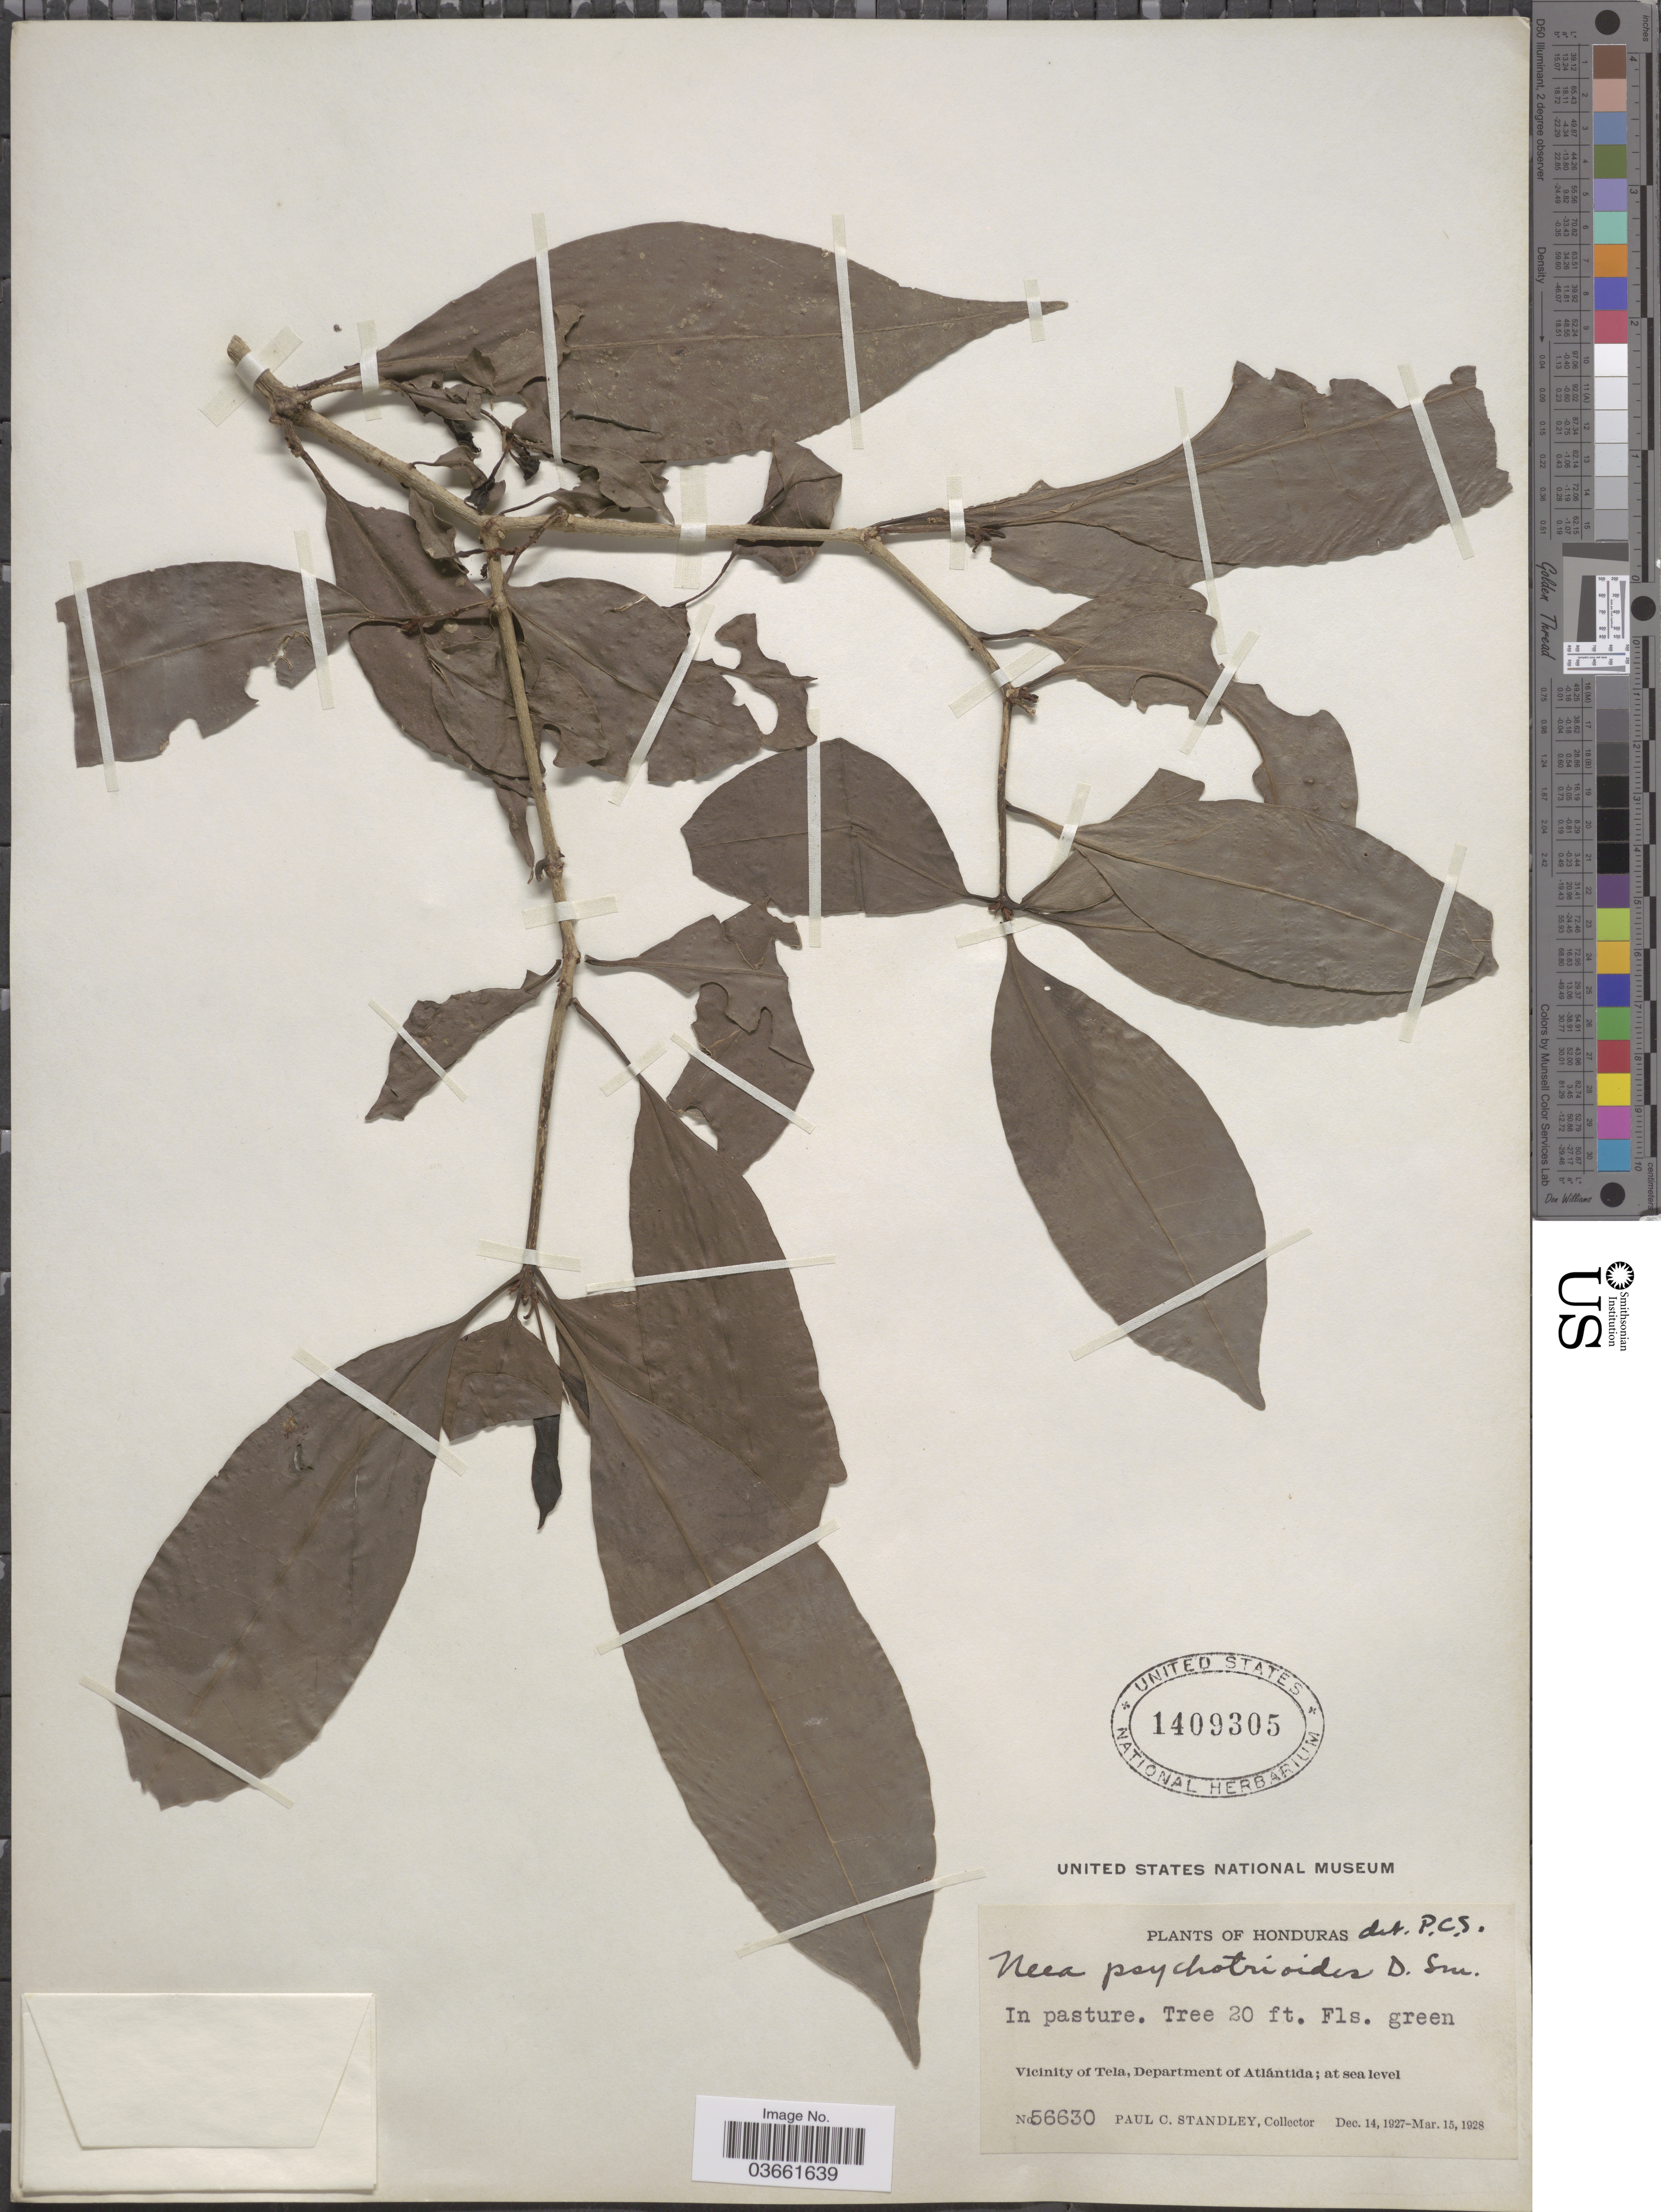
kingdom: Plantae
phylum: Tracheophyta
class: Magnoliopsida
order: Caryophyllales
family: Nyctaginaceae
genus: Neea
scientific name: Neea psychotrioides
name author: Donn. Sm.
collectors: P. C. Standley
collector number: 56630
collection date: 1927-12-14/1928-03-15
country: Honduras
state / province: Atlántida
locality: Vicinity of Tela, Department of Atlántida.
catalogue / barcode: US 1409305